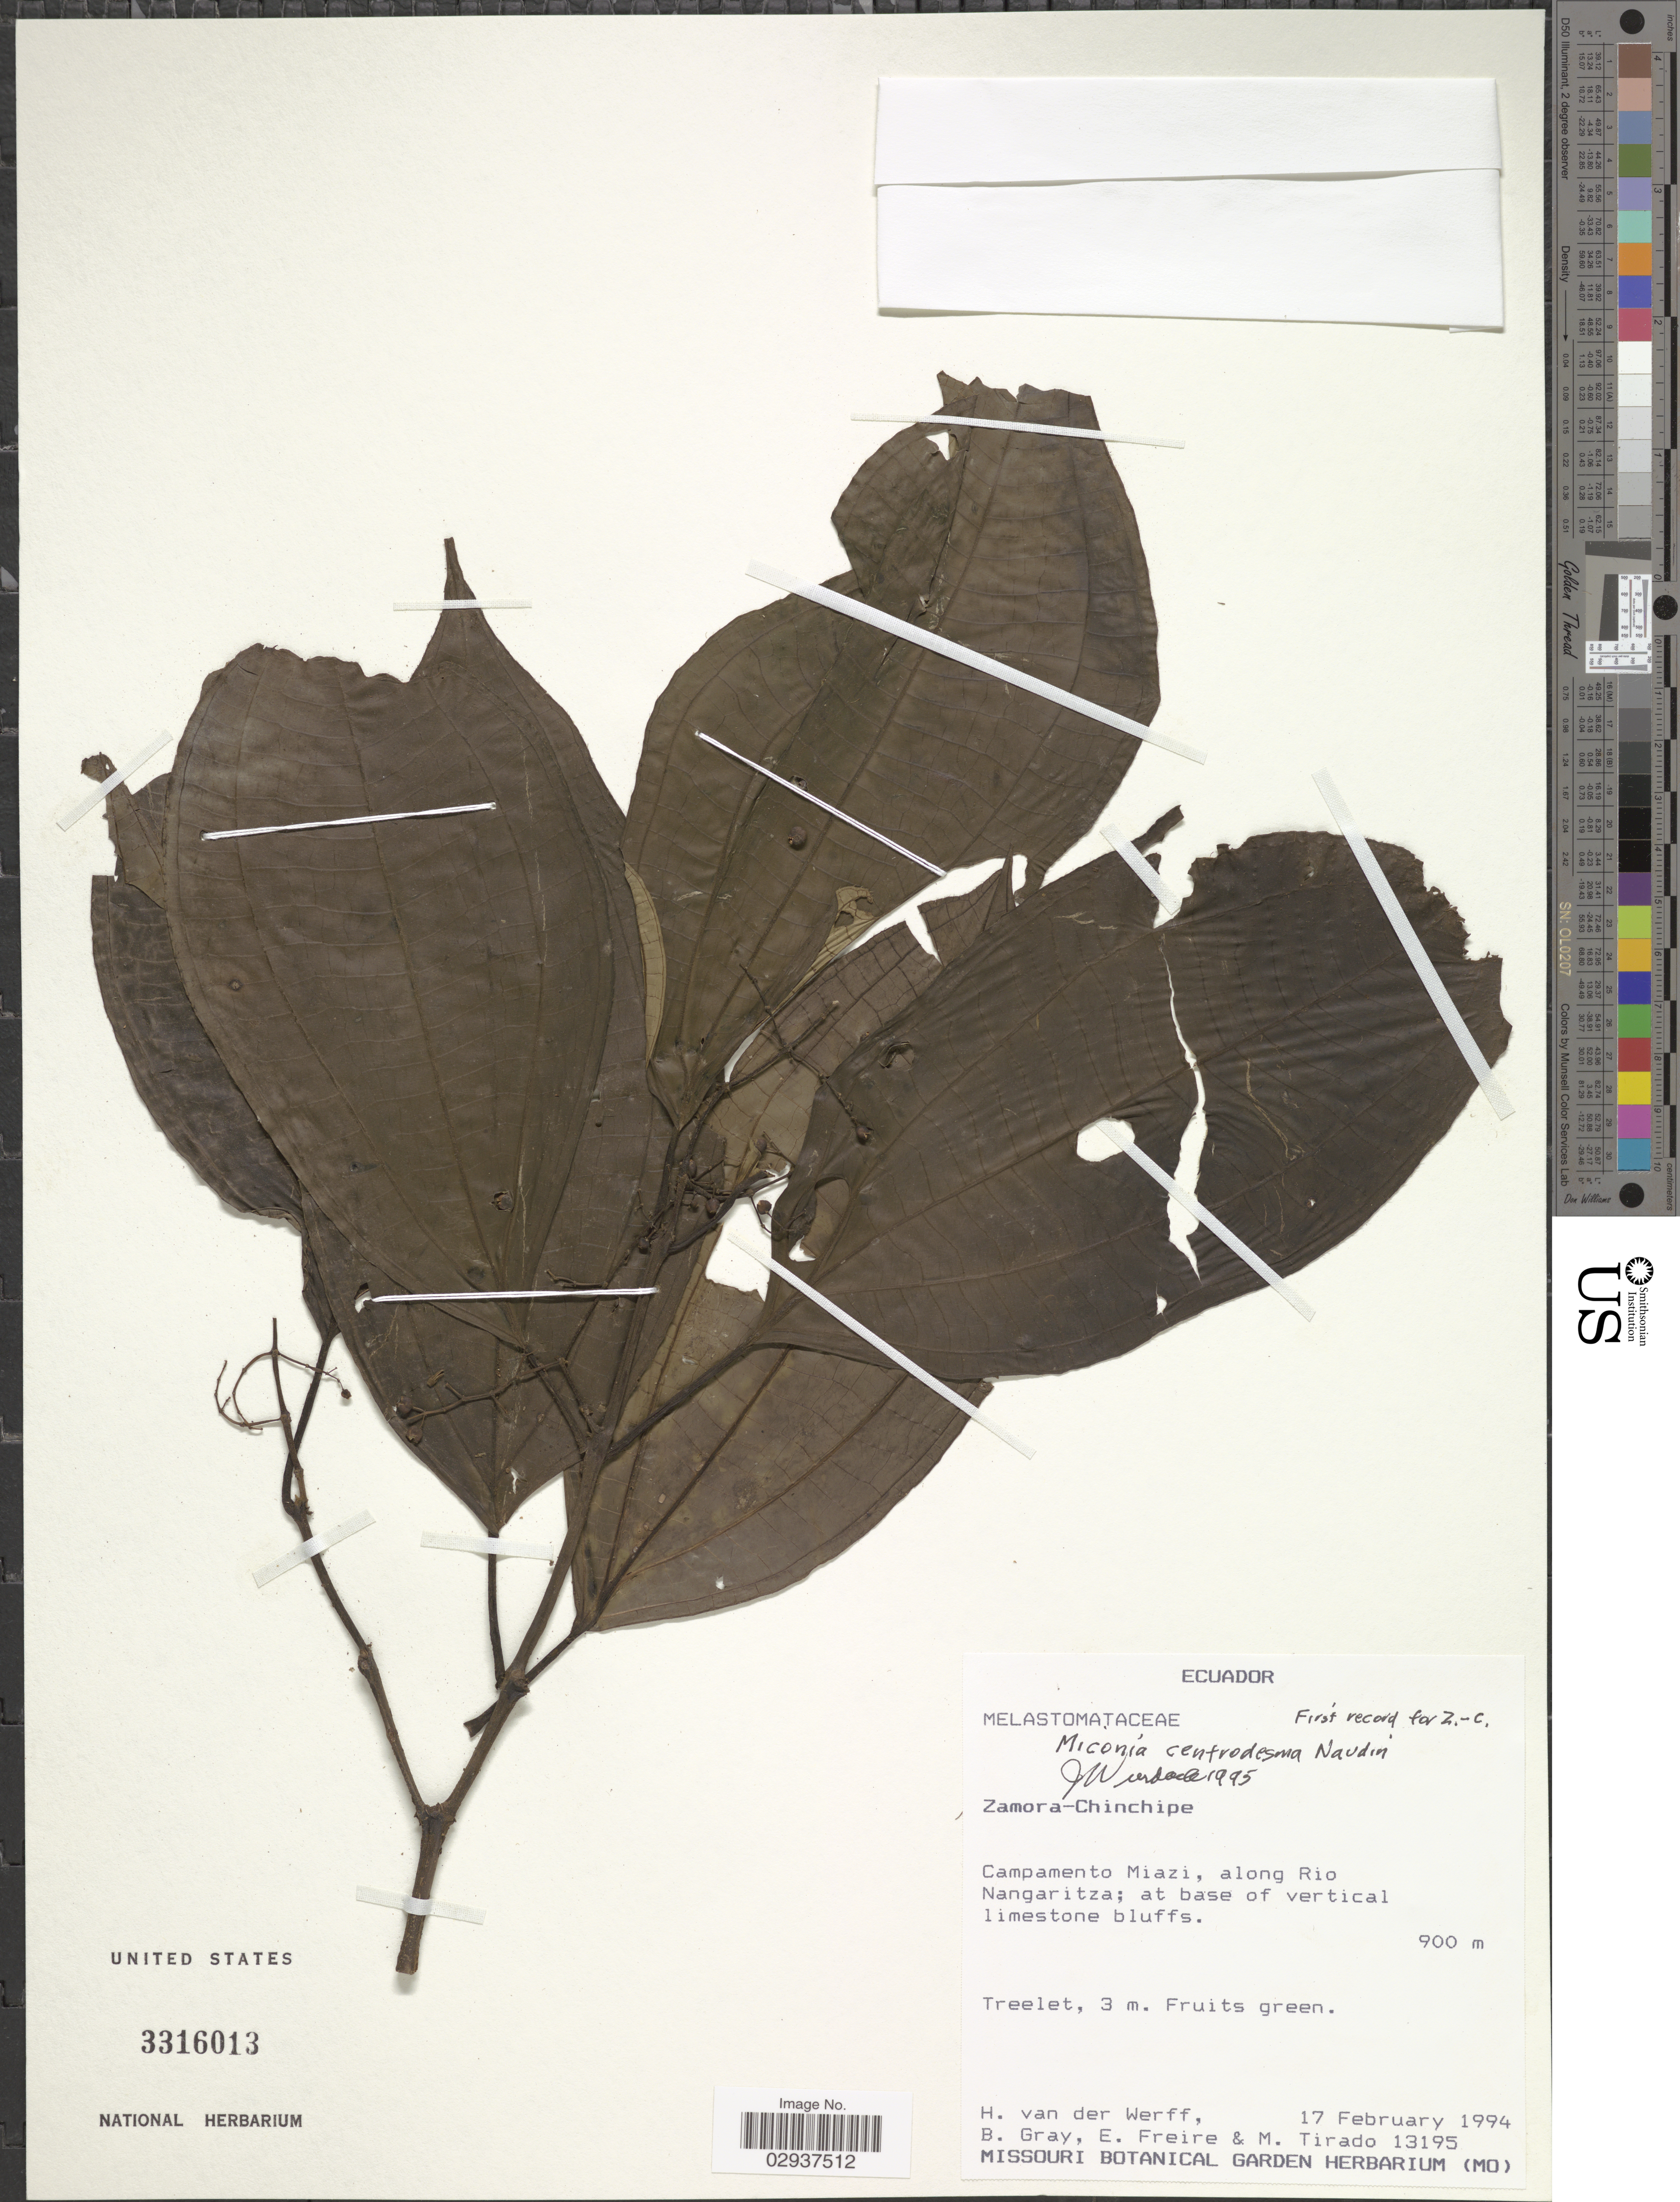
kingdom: Plantae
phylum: Tracheophyta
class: Magnoliopsida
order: Myrtales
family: Melastomataceae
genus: Miconia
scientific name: Miconia centrodesma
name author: Naudin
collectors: H. van der Werff, B. Gray, E. Freire & M. Tirado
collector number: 13195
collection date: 1994-02-17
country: Ecuador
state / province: Zamora-Chinchipe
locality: Campamento Miazi, along Rio Nangaritza.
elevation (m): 900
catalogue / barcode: US 3316013